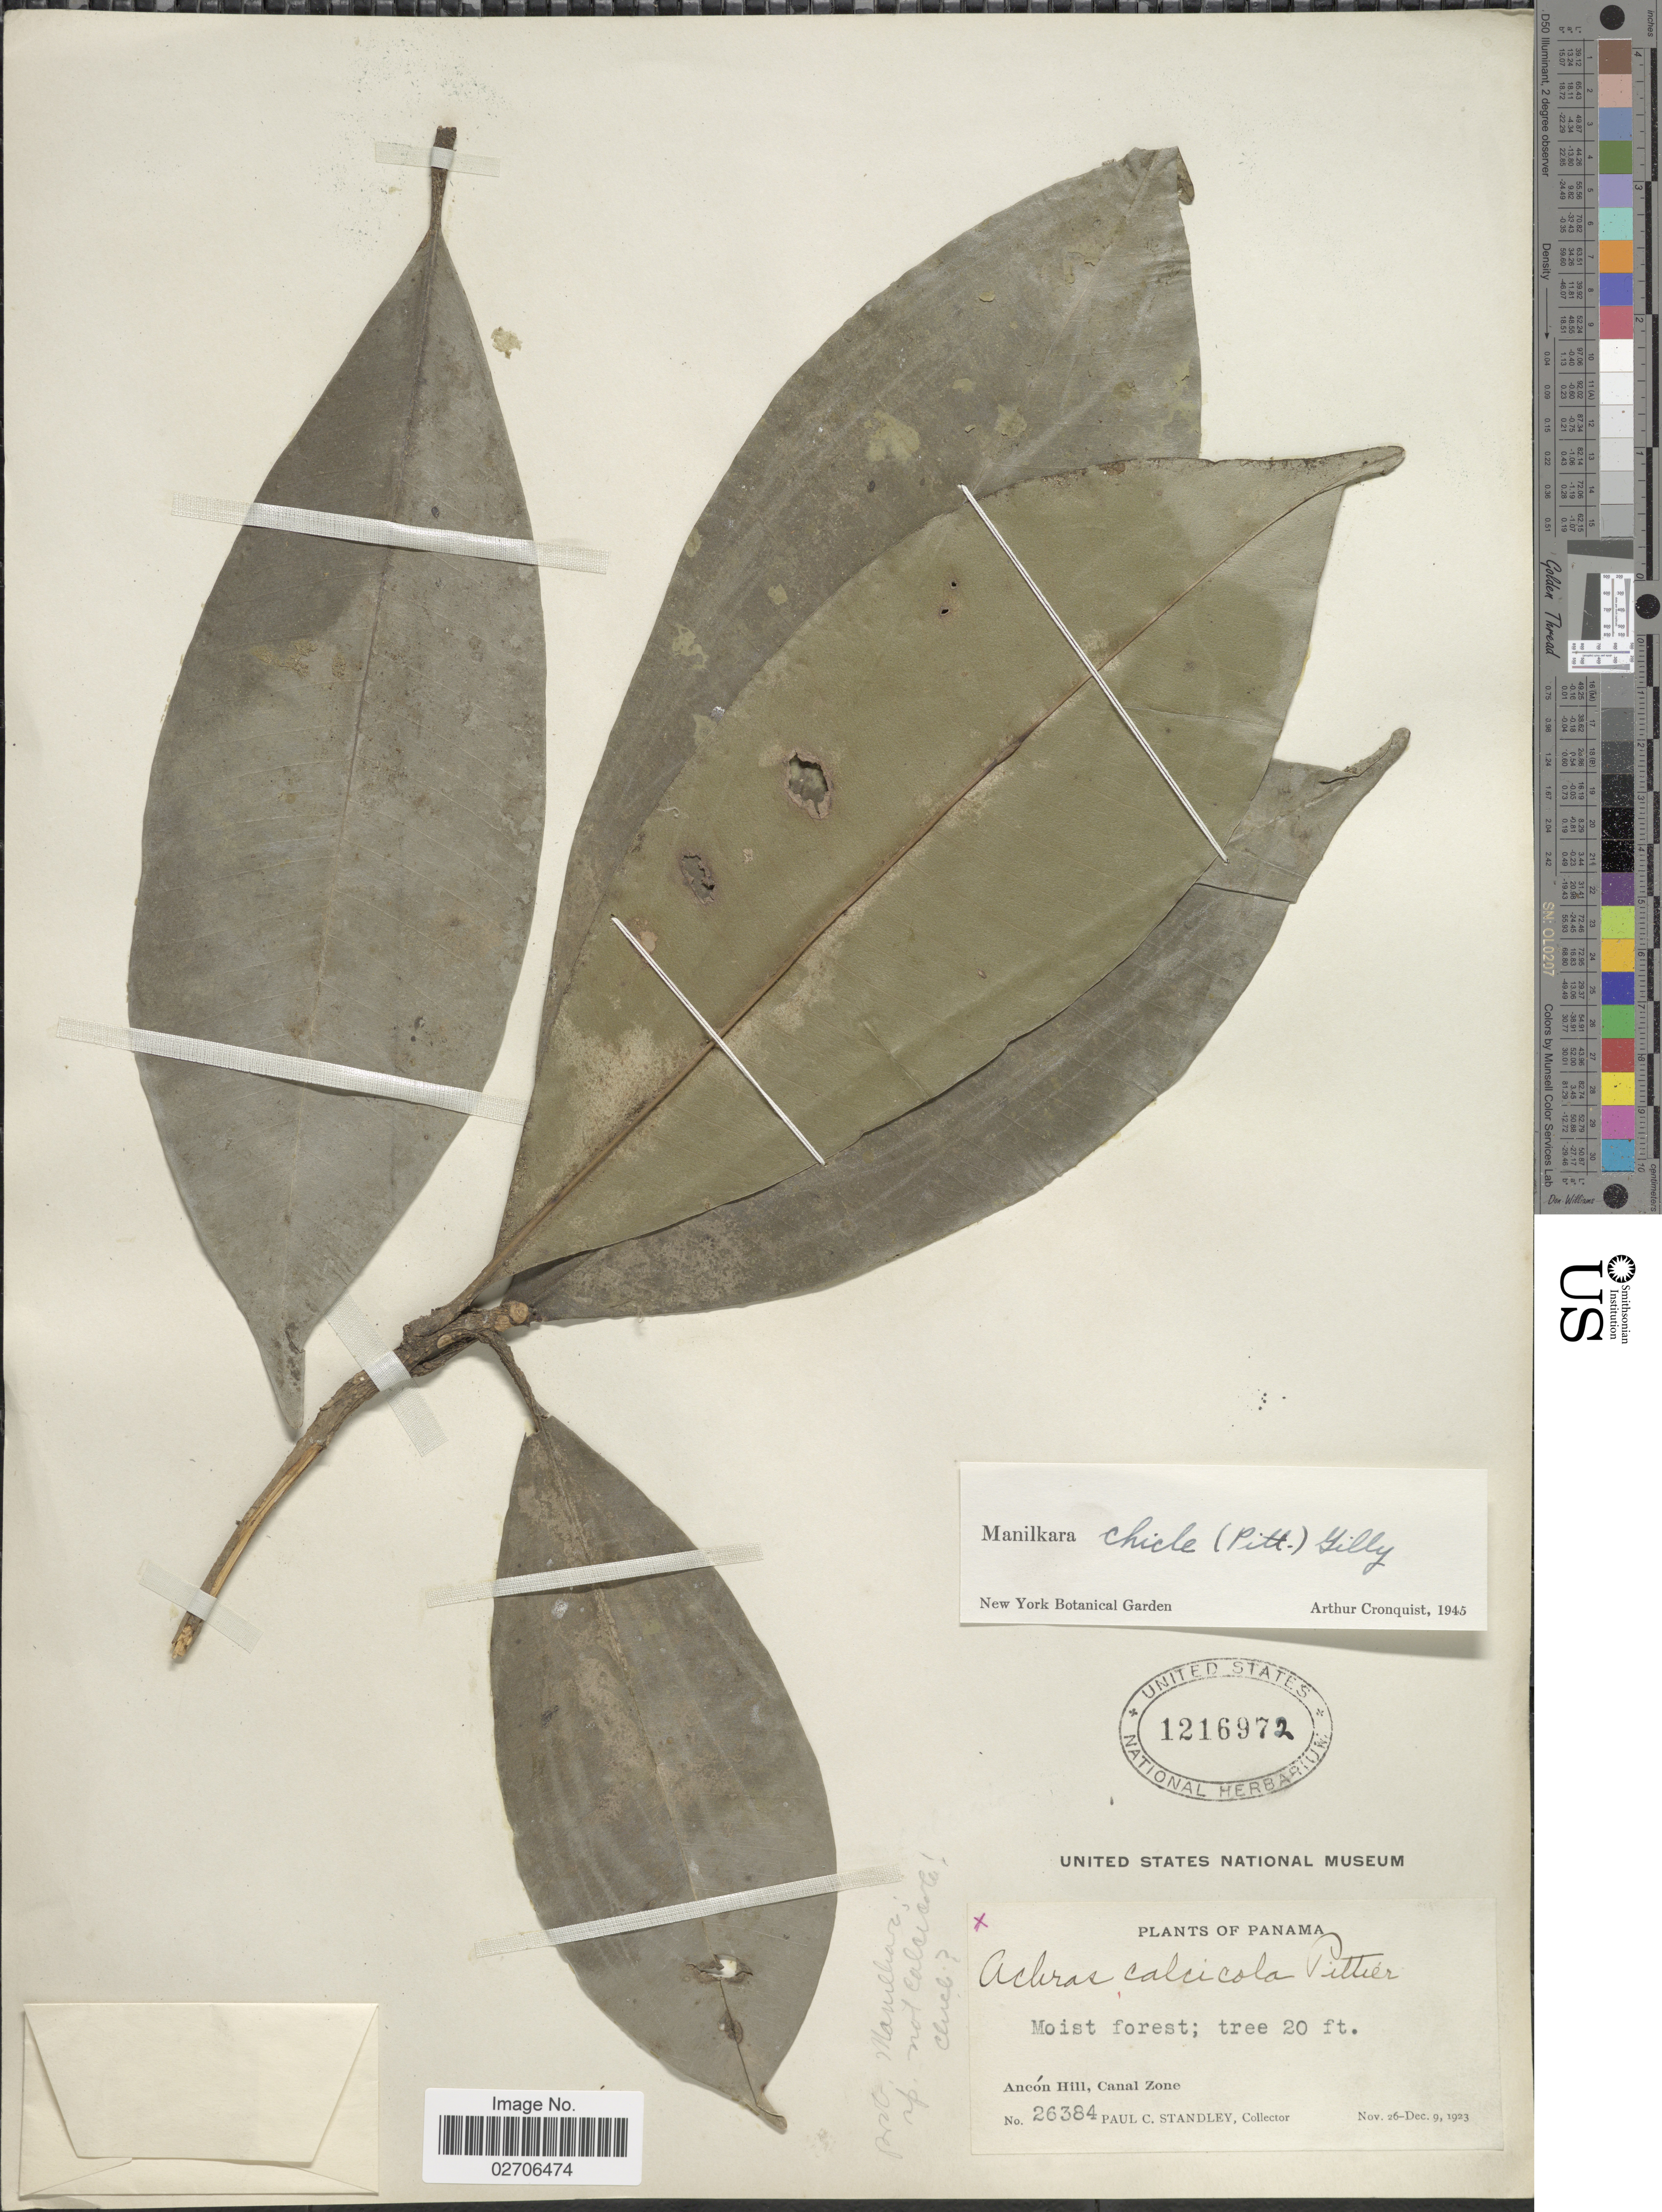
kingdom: Plantae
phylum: Tracheophyta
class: Magnoliopsida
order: Ericales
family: Sapotaceae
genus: Manilkara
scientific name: Manilkara chicle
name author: (Pittier) Gilly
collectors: P. C. Standley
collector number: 26384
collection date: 1923-11-26/1923-12-09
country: Panama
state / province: Colón / Panamá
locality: Ancon Hill, Canal Zone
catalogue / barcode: US 1216972